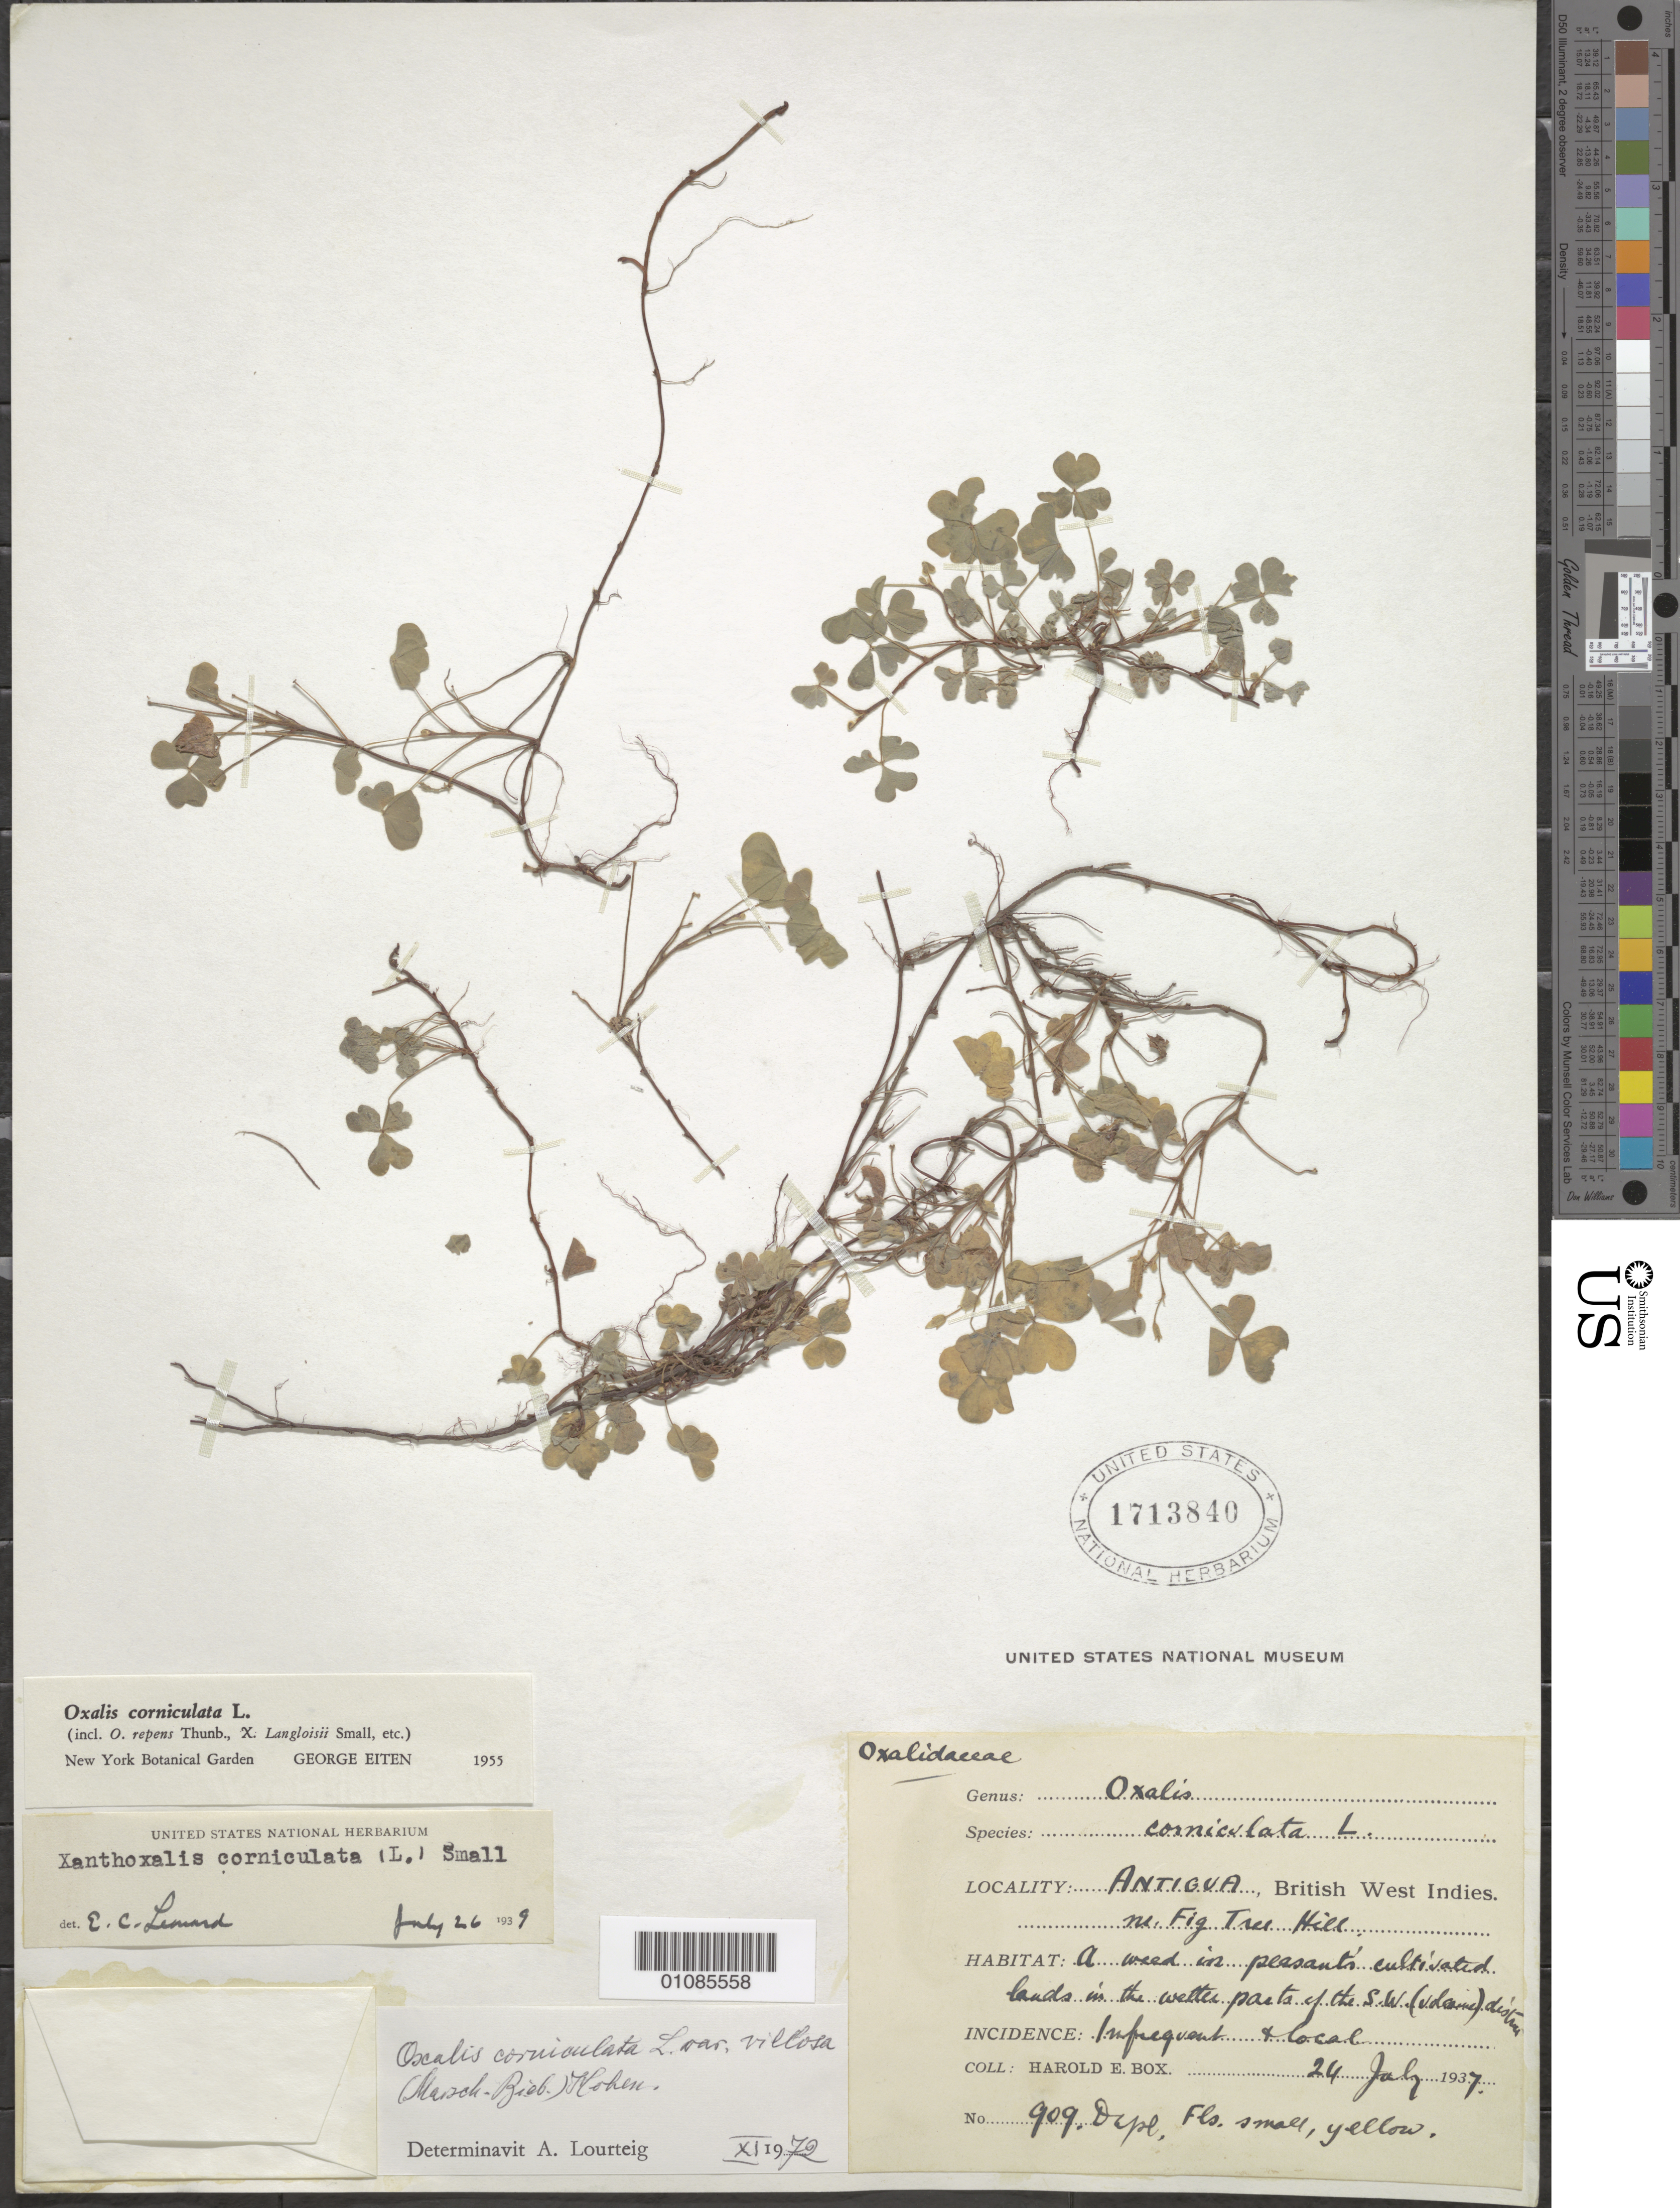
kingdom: Plantae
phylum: Tracheophyta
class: Magnoliopsida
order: Oxalidales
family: Oxalidaceae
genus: Oxalis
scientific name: Oxalis corniculata var. villosa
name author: (M. Bieb.) Hohen.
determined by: Lourteig, A.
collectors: H. E. Box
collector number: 909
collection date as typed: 24 Jul 1937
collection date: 1937-07-24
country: Antigua and Barbuda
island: Leeward Is.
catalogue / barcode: US 1713840